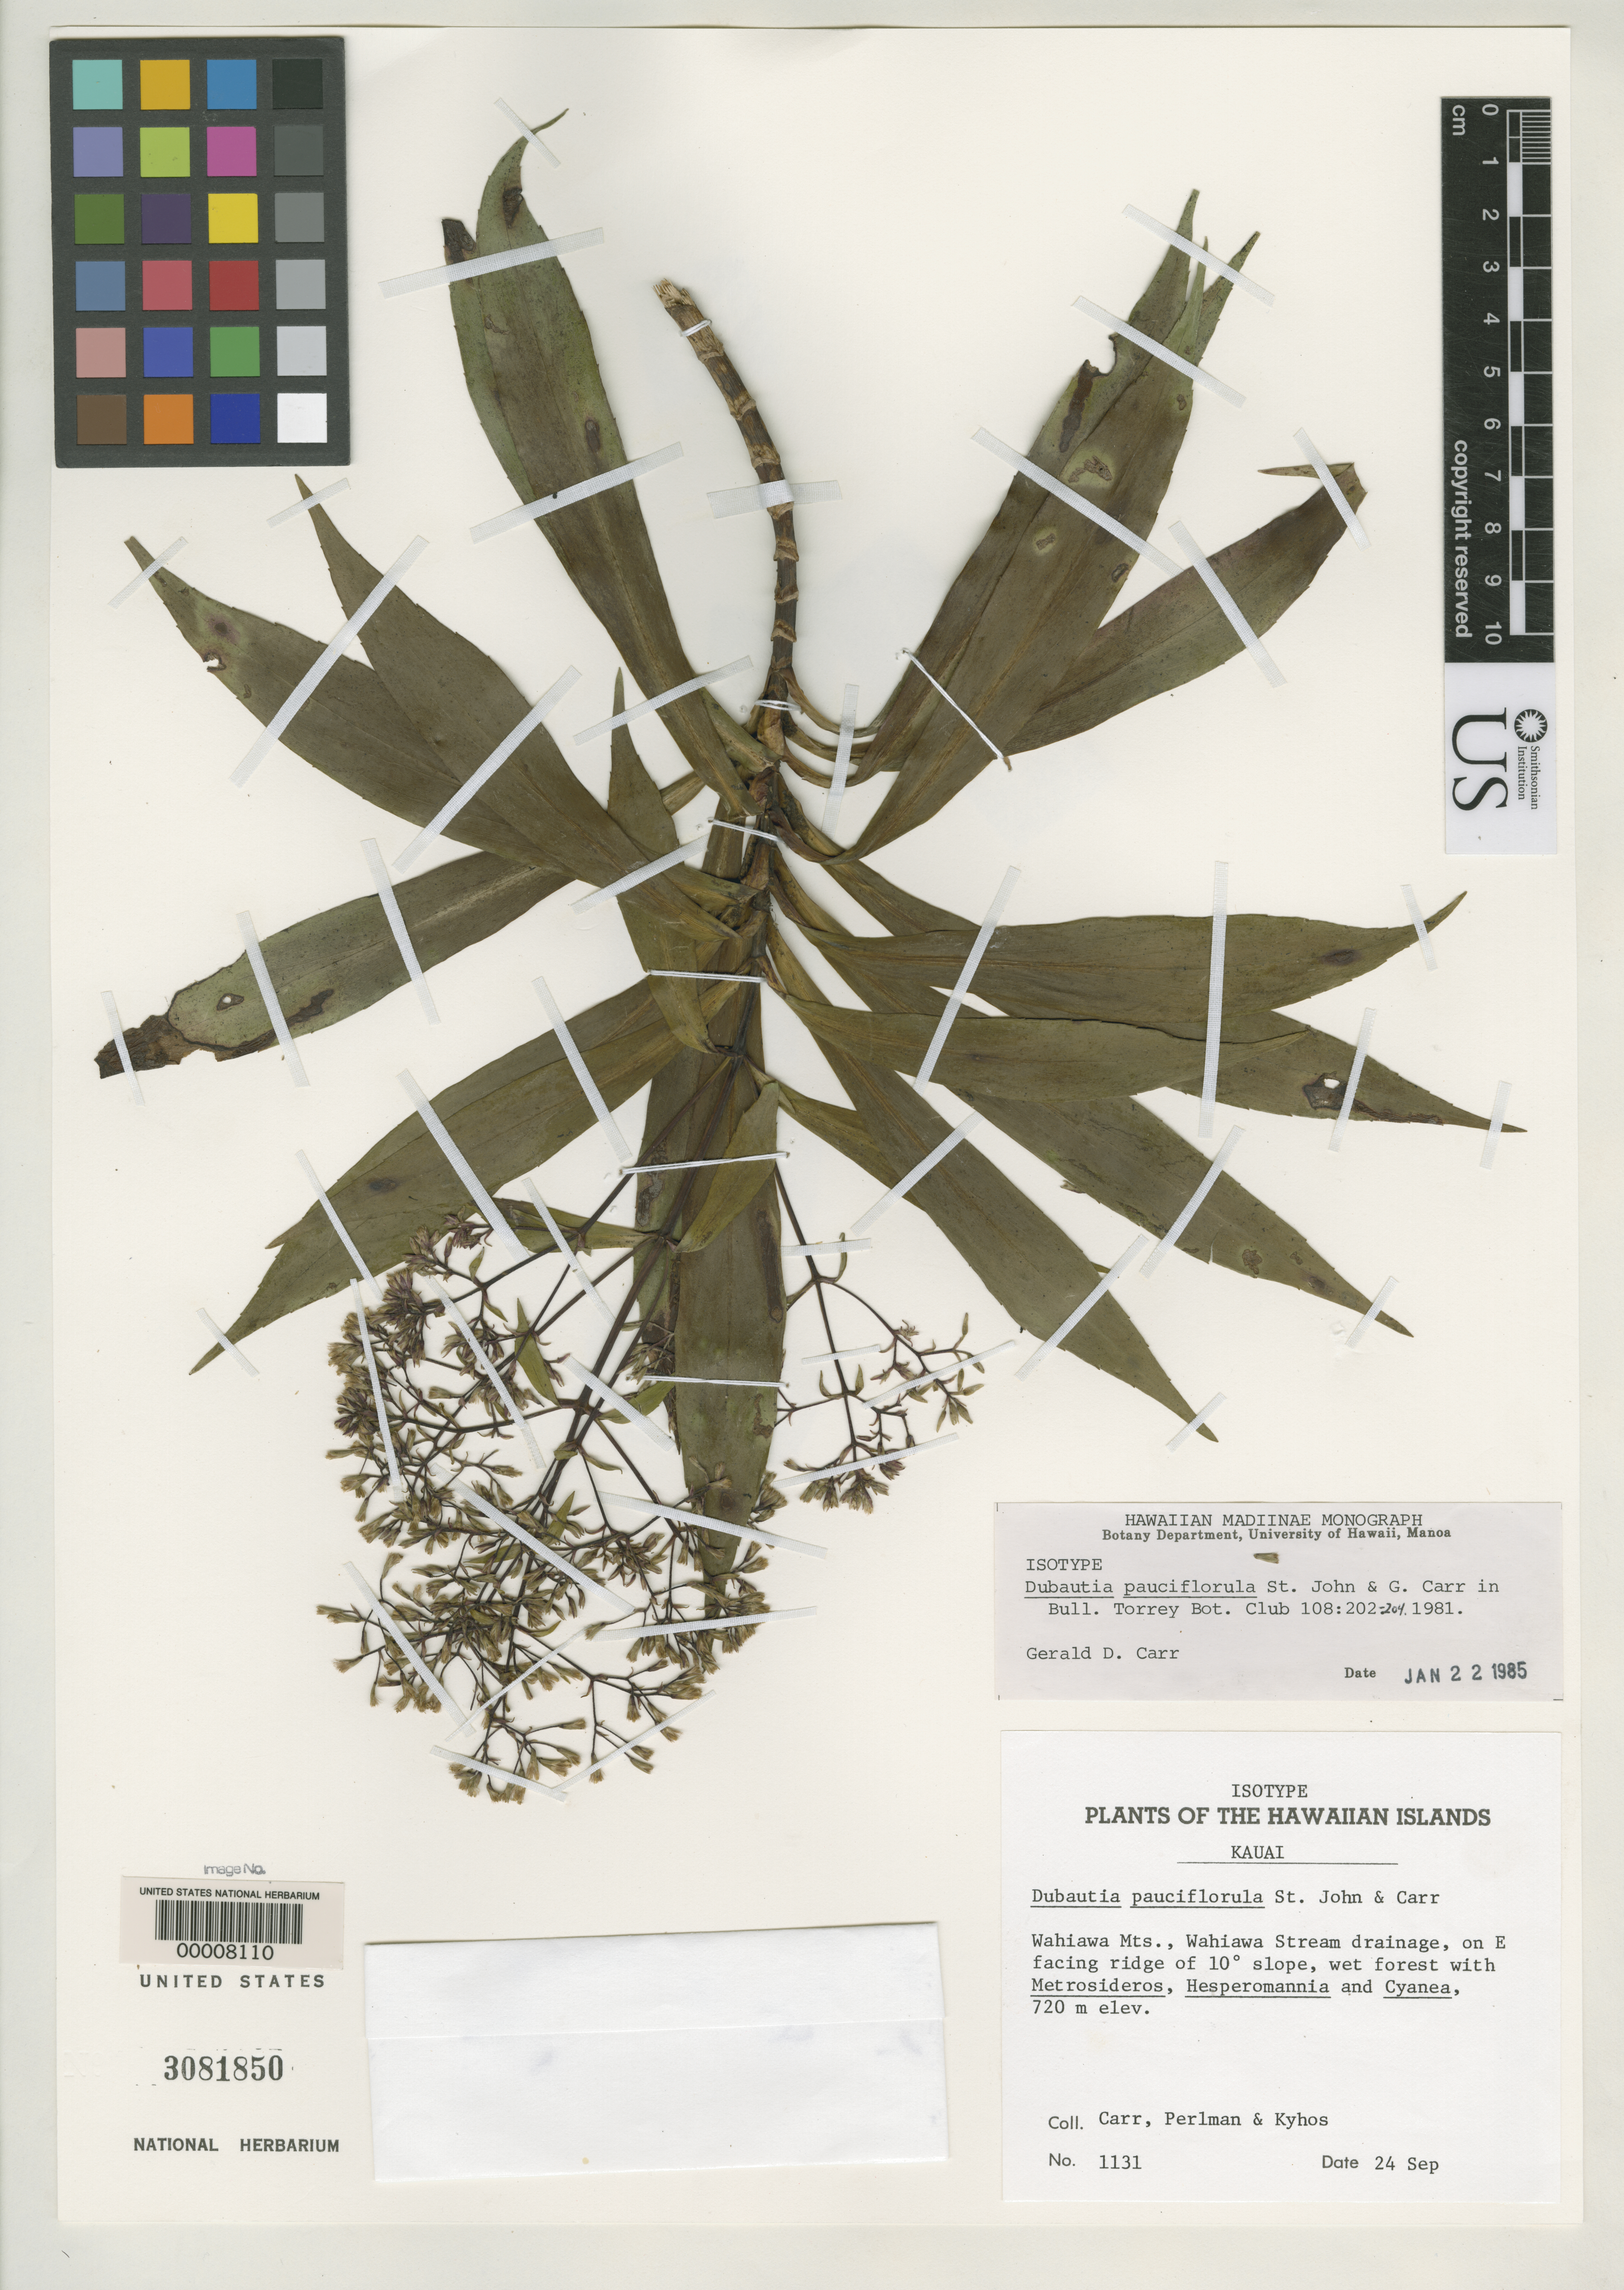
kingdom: Plantae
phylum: Tracheophyta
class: Magnoliopsida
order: Asterales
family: Asteraceae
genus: Dubautia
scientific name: Dubautia pauciflorula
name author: H. St. John & G.D. Carr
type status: Isotype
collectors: G. D. Carr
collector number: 1131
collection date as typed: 24 Sep 1979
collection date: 1979-09-24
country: United States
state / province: Hawaii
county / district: Kauai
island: Kaua'i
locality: Wahiawa Mts.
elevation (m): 720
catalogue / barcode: US 3081850